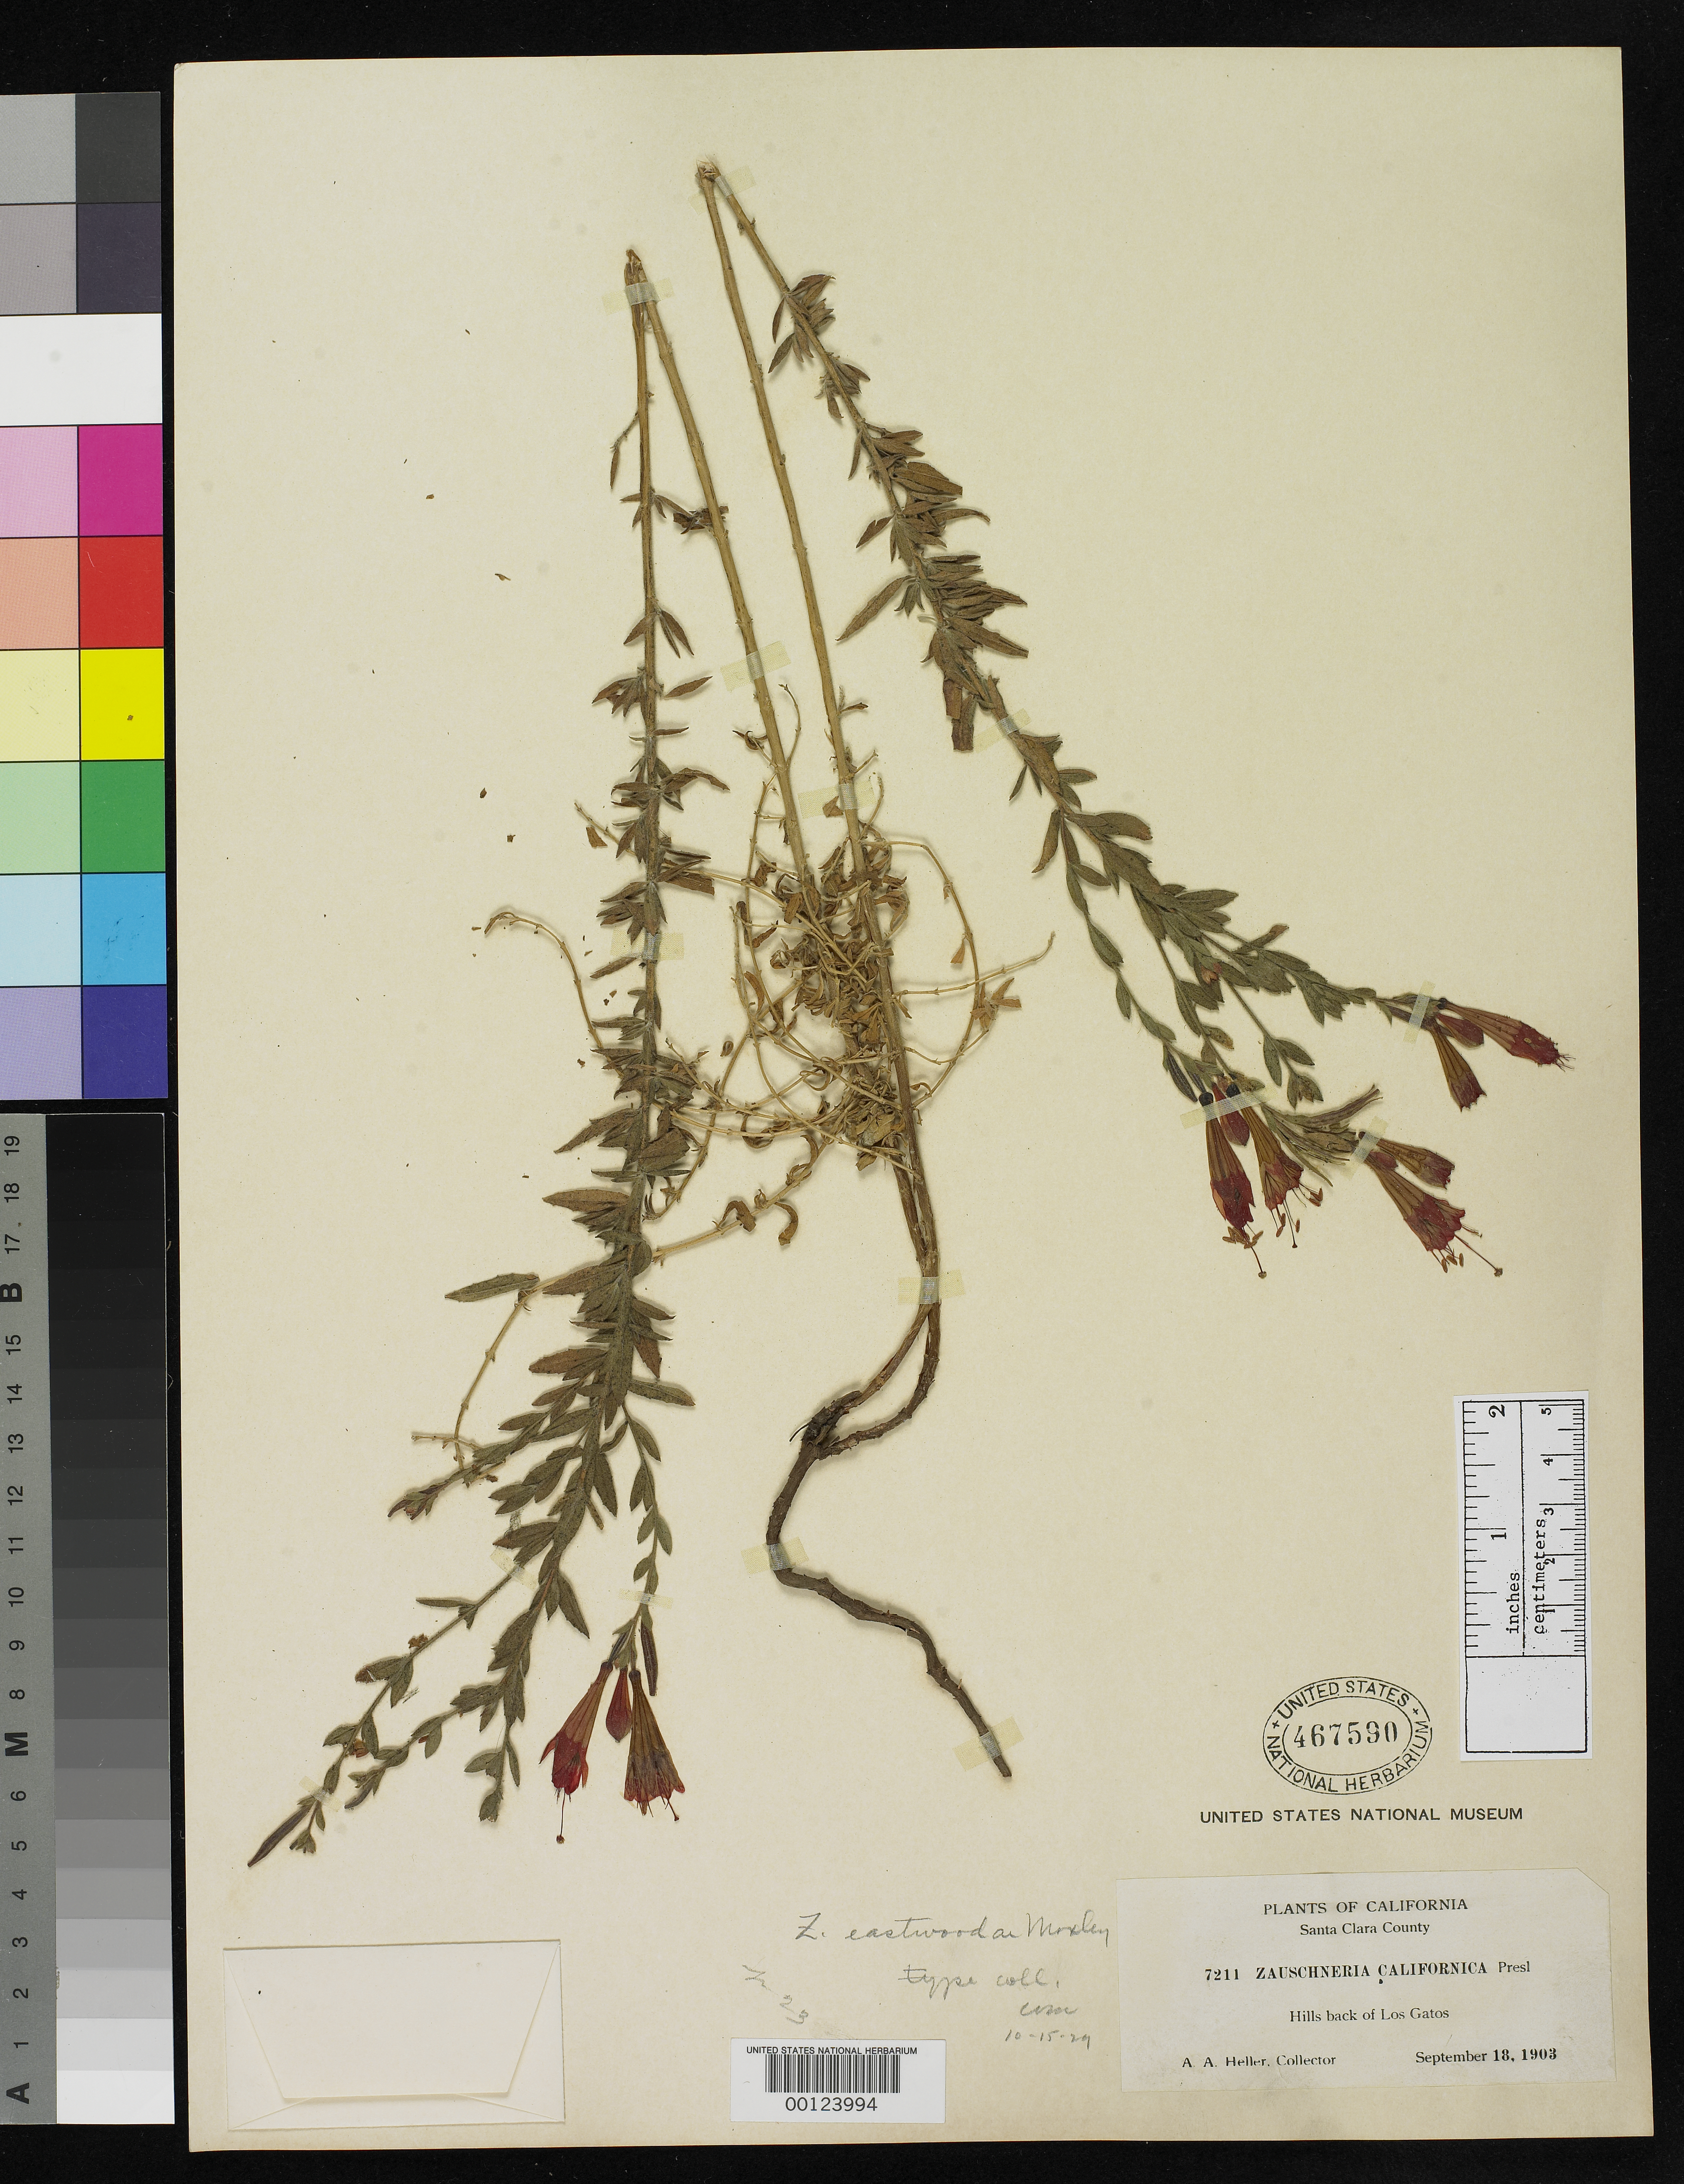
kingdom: Plantae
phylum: Tracheophyta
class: Magnoliopsida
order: Myrtales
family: Onagraceae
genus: Zauschneria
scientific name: Zauschneria eastwoodae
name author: Eastw. & Moxley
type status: Type Collection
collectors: A. A. Heller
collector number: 7211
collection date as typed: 18 Sep 1903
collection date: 1903-09-18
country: United States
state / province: California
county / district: Santa Clara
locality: Near Los Gatos.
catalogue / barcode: US 467590